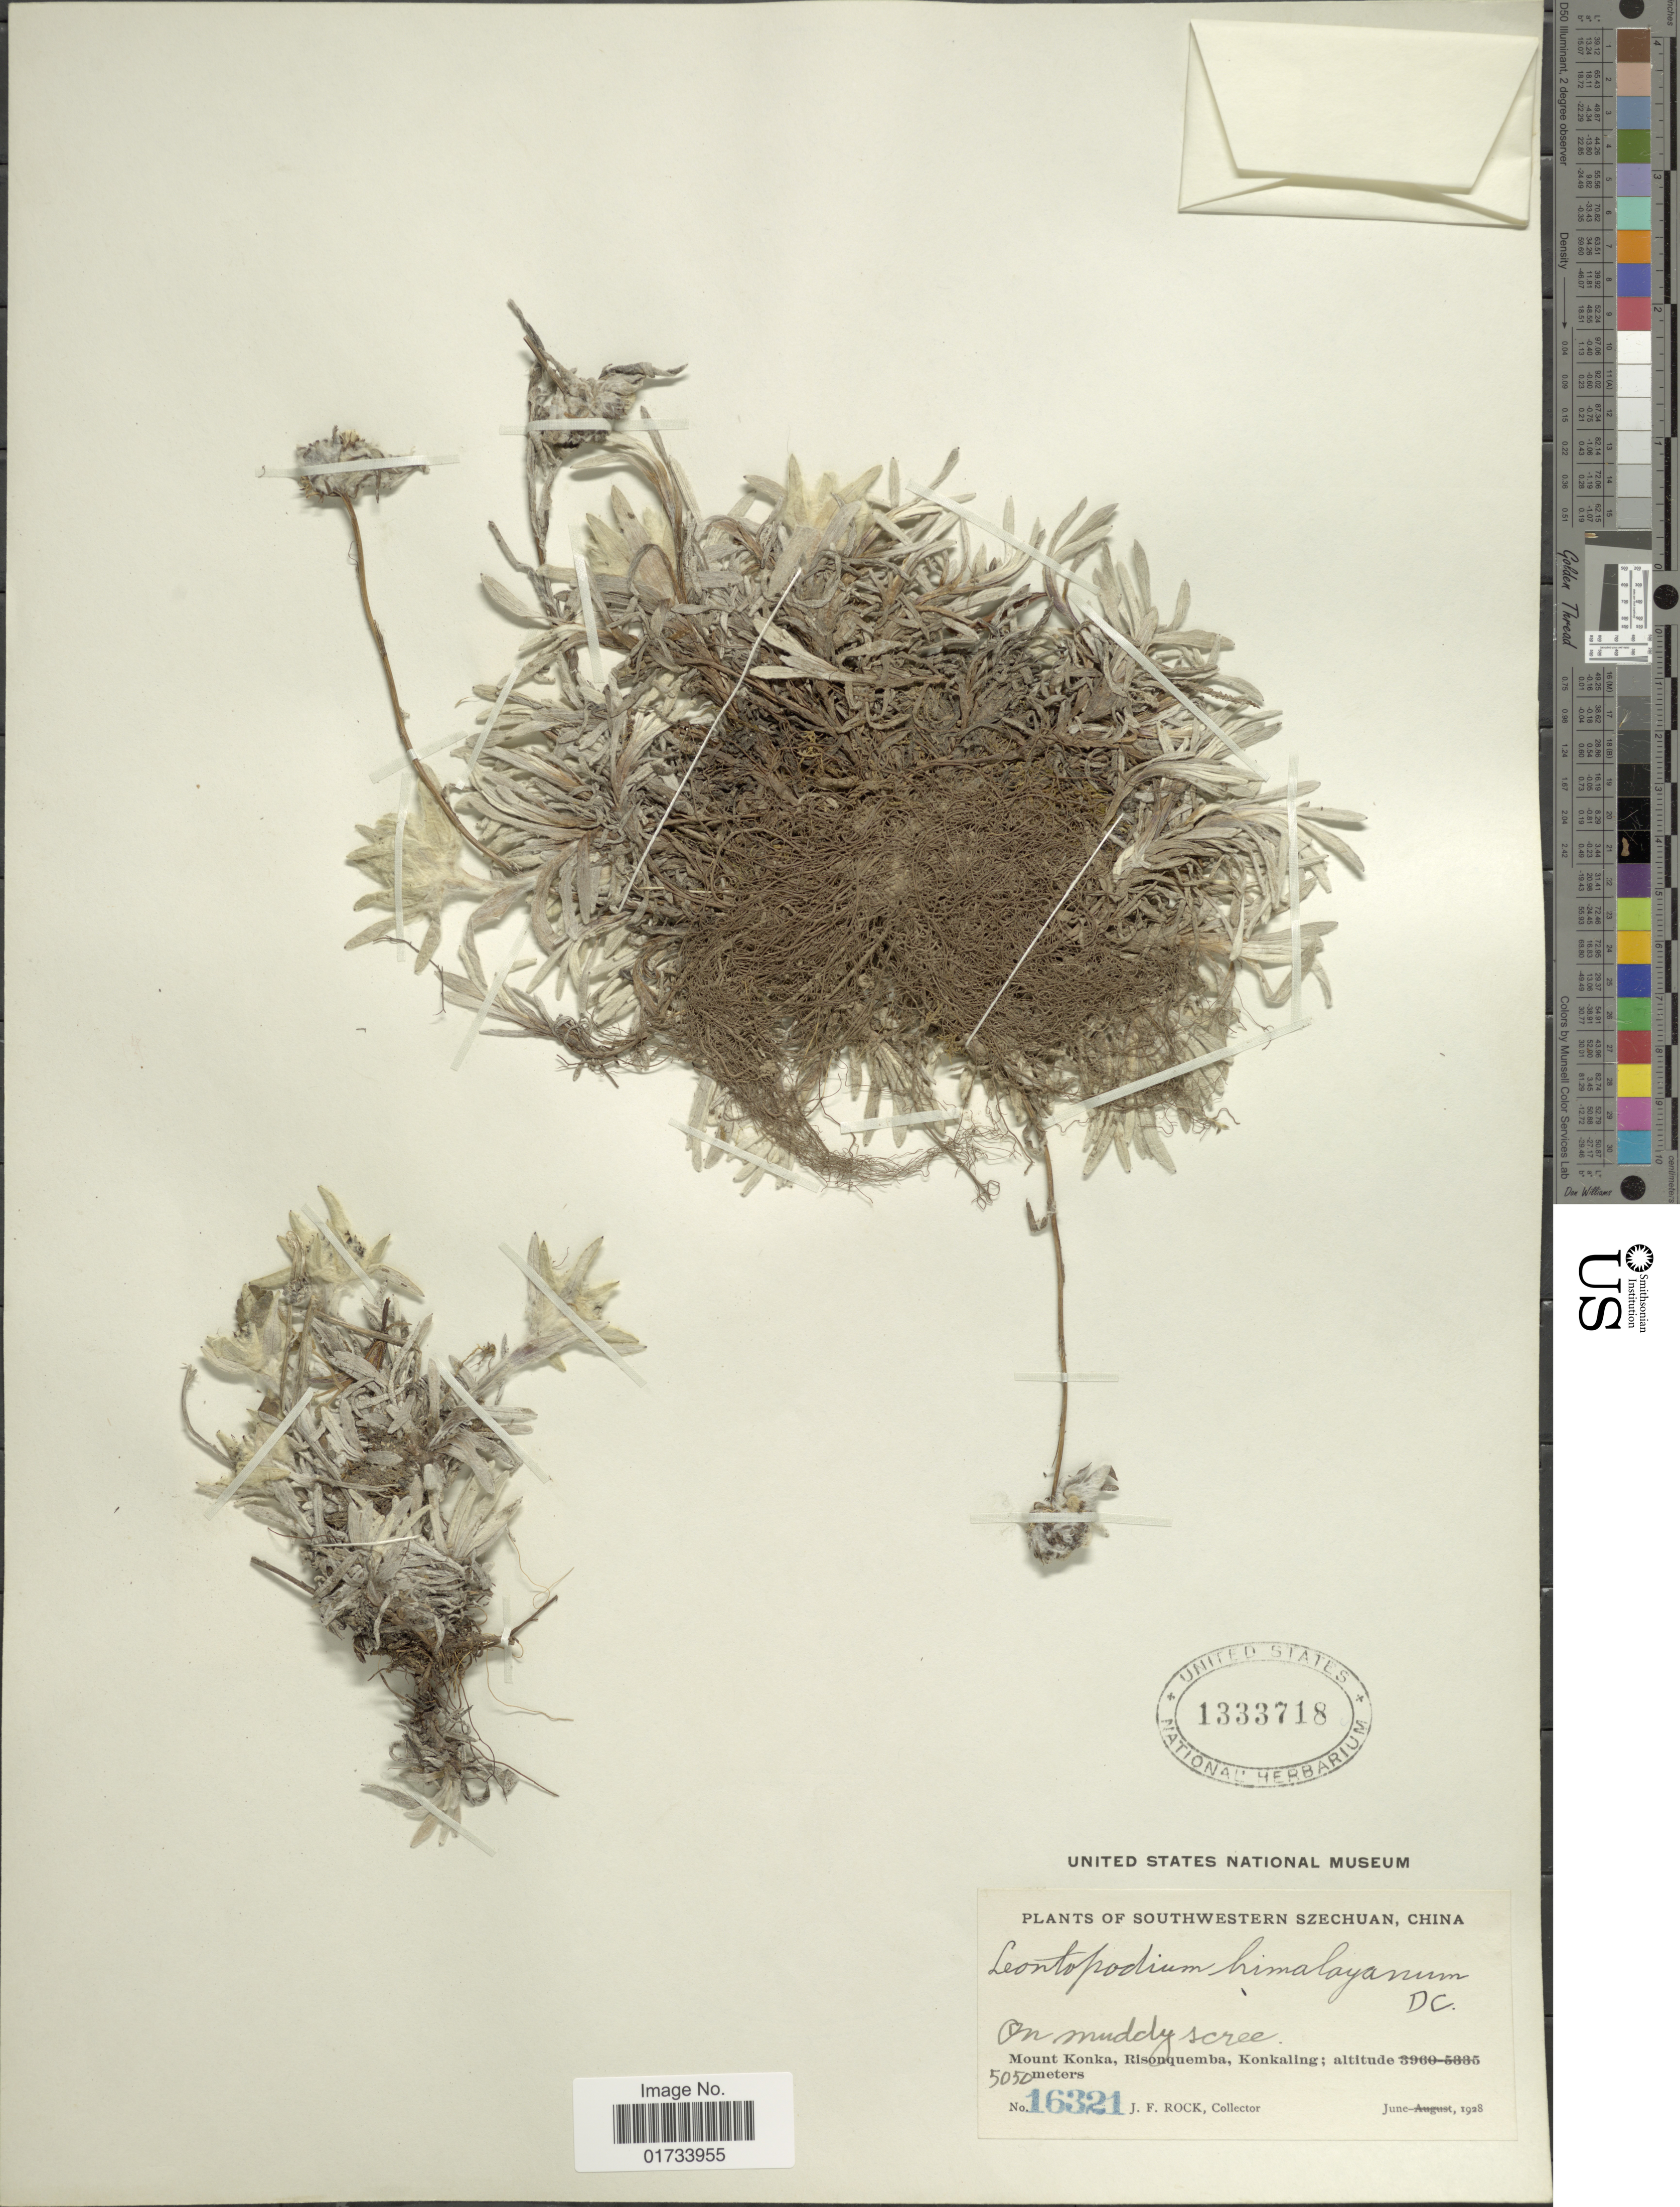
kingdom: Plantae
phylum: Tracheophyta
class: Magnoliopsida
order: Asterales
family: Asteraceae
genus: Leontopodium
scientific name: Leontopodium himalayanum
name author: DC.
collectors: J. Rock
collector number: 16321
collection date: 1928-06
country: China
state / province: Sichuan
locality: Southwestern Szechuan, on muddy scree, Mount Konka, Risonquemba, Konkaling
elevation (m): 5050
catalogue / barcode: US 1333718